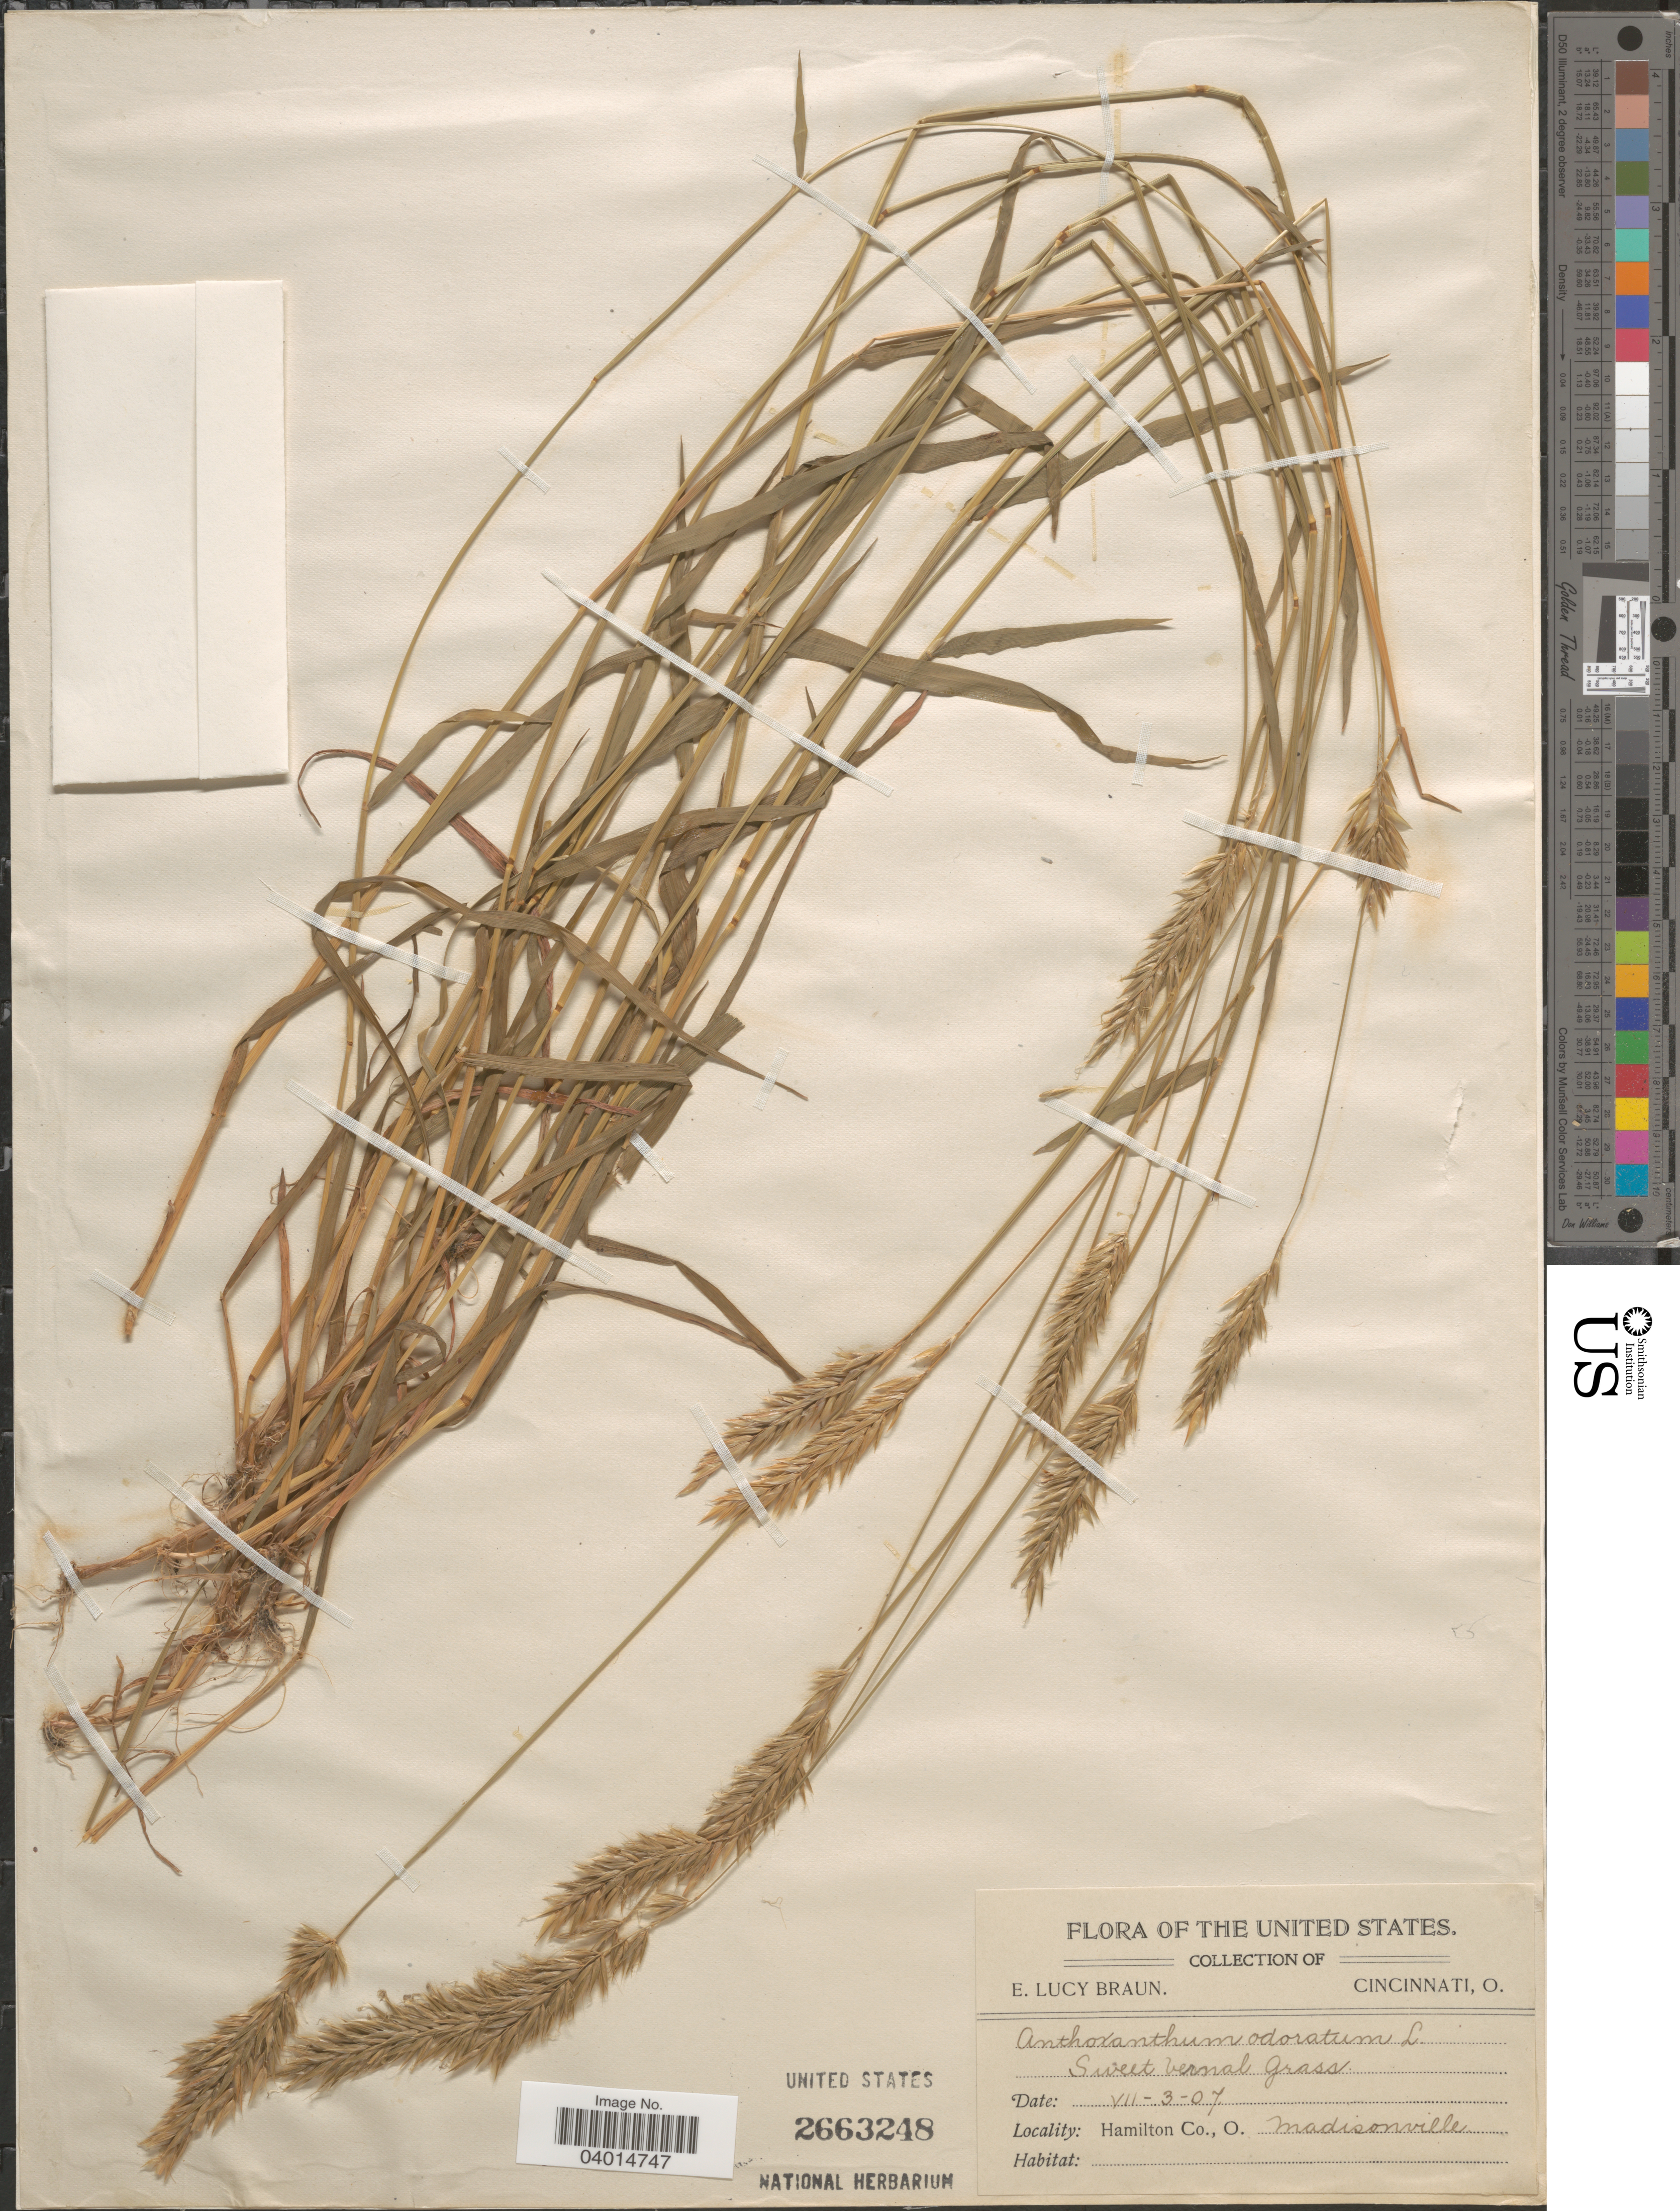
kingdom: Plantae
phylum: Tracheophyta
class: Liliopsida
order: Poales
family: Poaceae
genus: Anthoxanthum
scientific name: Anthoxanthum odoratum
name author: L.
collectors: E. L. Braun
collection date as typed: Transcribed d/m/y: 3/7/7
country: United States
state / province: Ohio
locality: Hamilton Co, Madisonville.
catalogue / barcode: US 2663248